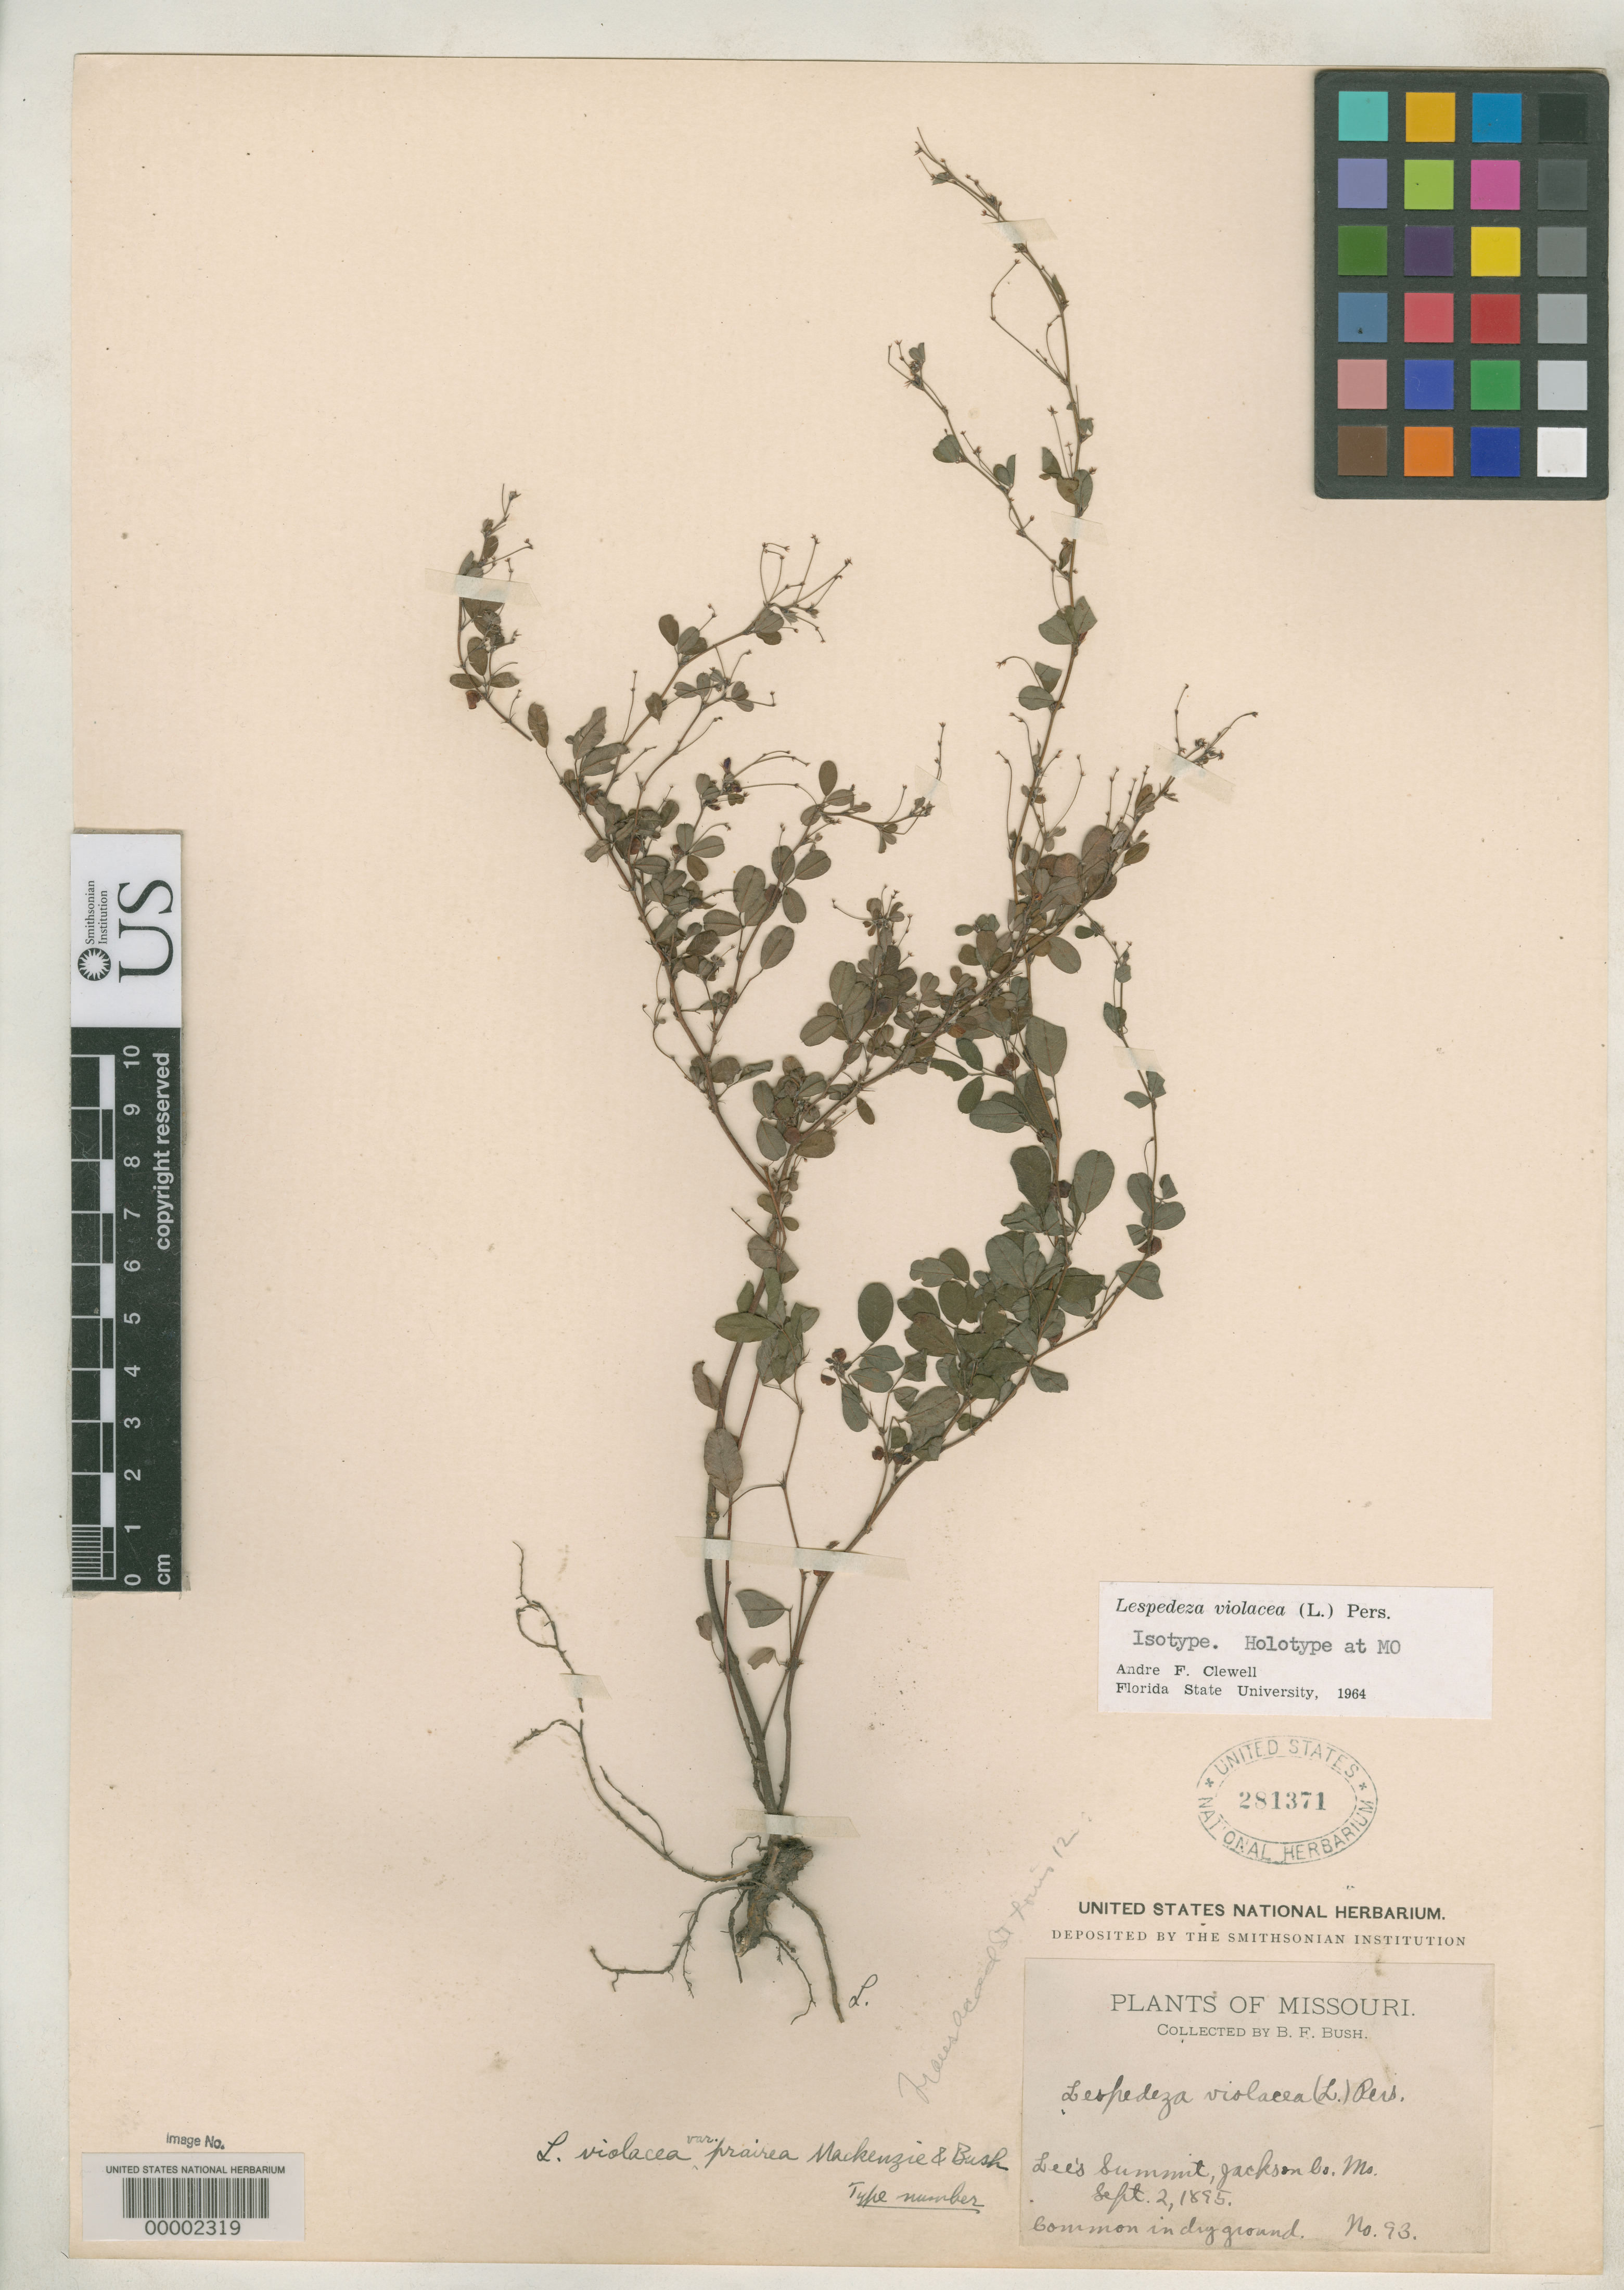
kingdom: Plantae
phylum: Tracheophyta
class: Magnoliopsida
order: Fabales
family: Fabaceae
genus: Lespedeza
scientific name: Lespedeza violacea var. prairea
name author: Mack. & Bush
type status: Isotype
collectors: B. F. Bush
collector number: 93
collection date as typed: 02 Sep 1895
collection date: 1895-09-02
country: United States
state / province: Missouri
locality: Lee's Summit.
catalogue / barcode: US 281371